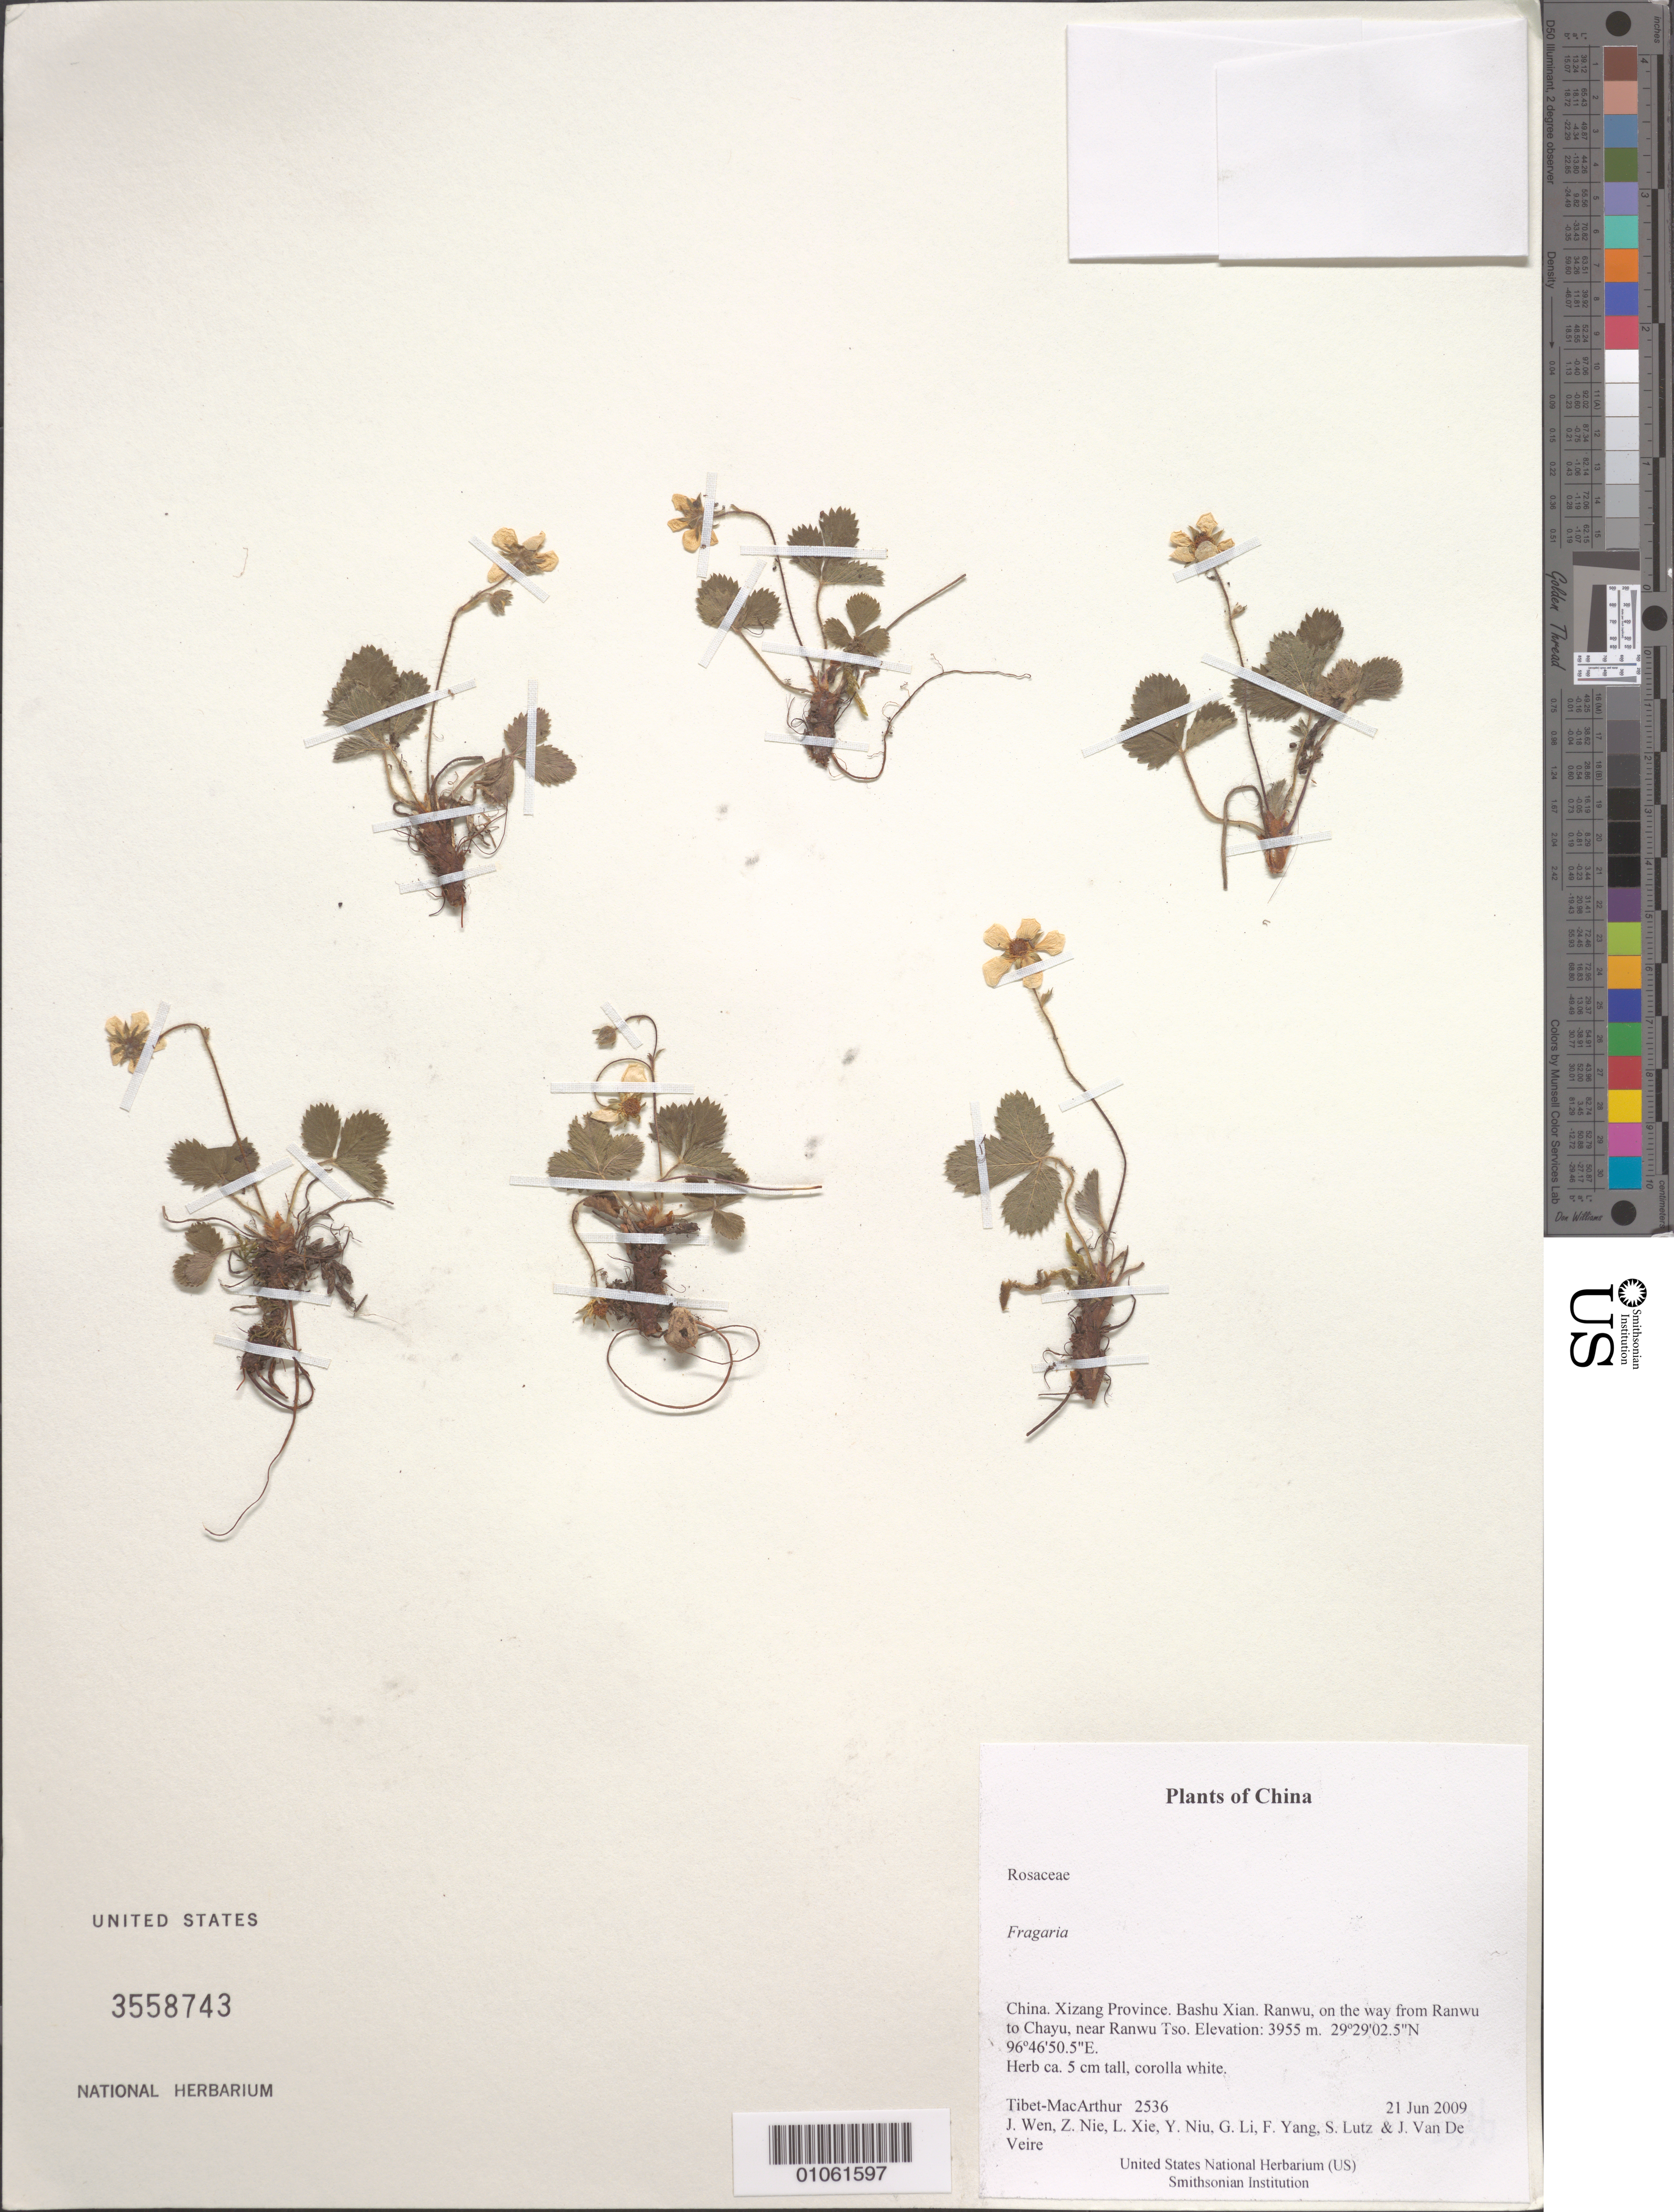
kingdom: Plantae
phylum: Tracheophyta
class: Magnoliopsida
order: Rosales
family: Rosaceae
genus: Fragaria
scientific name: Fragaria sp.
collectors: Tibet-MacArthur, J. Wen, Z. Nie, L. Xie, Y. Niu, G. Li, F. Yang, S. Lutz & J. Van De Veire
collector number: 2536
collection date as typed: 21 Jun 2009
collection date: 2009-06-21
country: China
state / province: Xizang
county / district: Bashu Xian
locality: Ranwu, on the way from Ranwu to Chayu, near Ranwu Tso.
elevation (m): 3955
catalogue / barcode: US 3558743